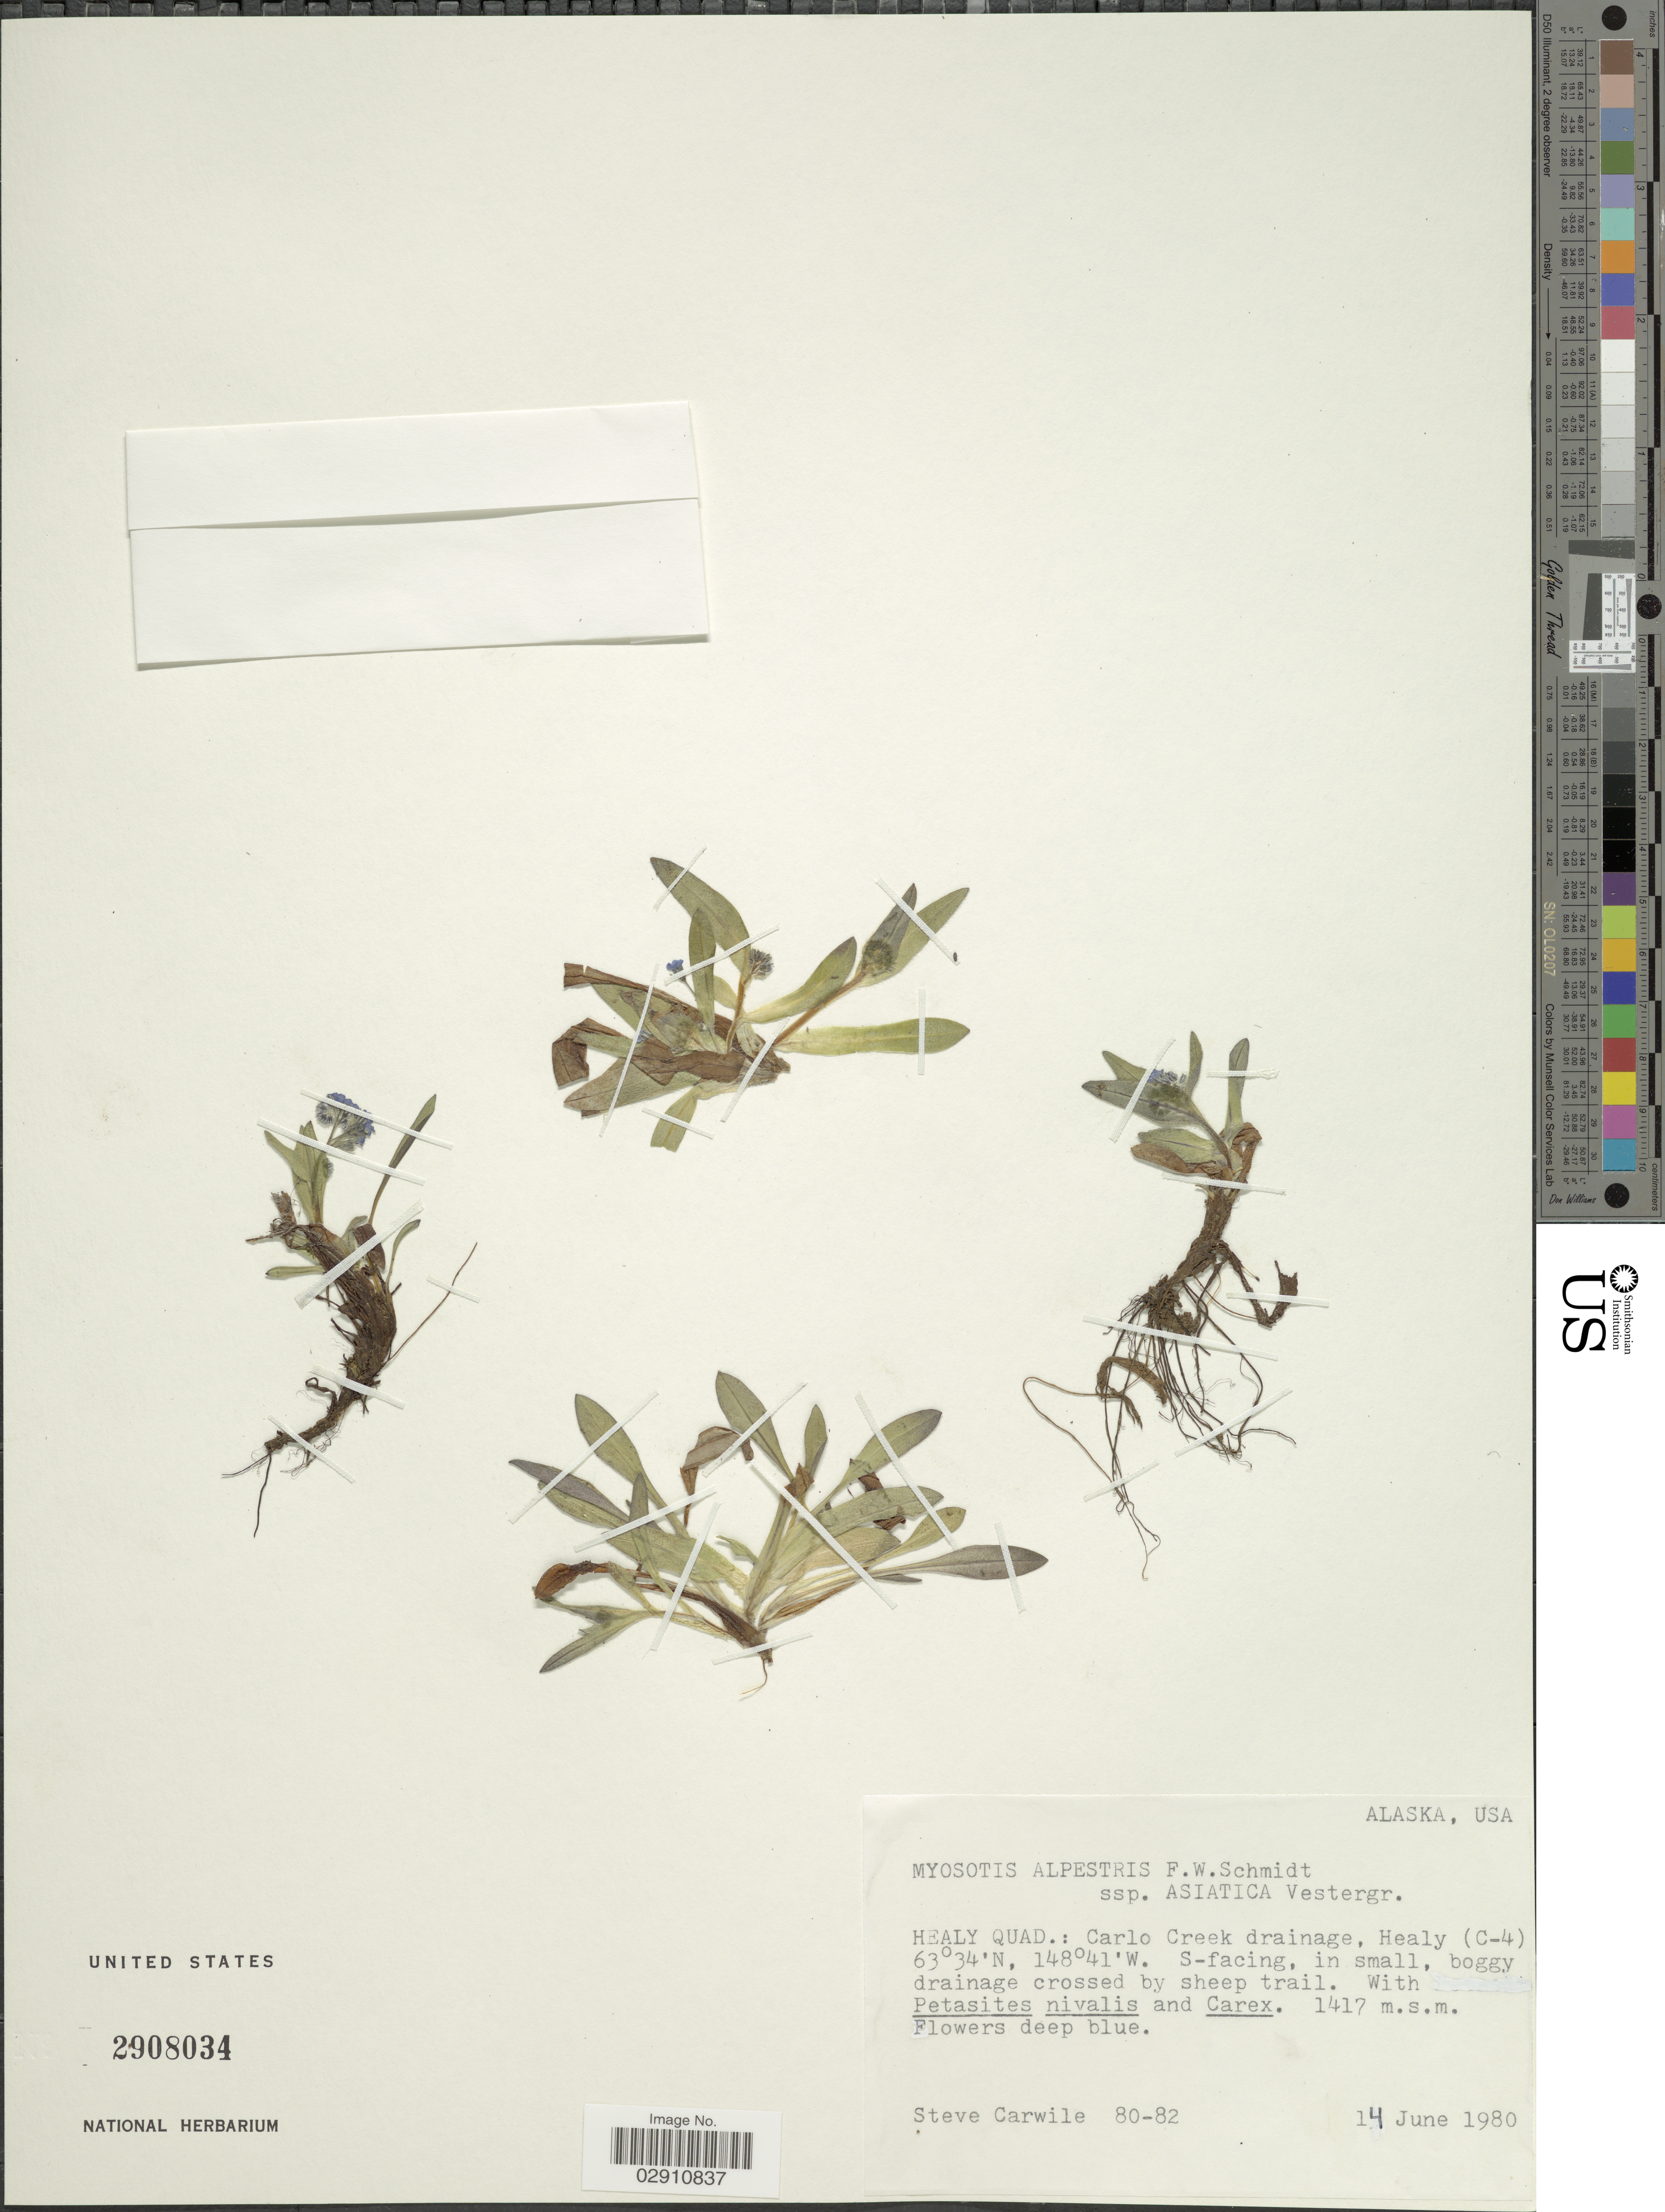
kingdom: Plantae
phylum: Tracheophyta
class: Magnoliopsida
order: Boraginales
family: Boraginaceae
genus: Myosotis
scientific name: Myosotis alpestris subsp. asiatica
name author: Vestergr.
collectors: S. Carwile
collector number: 80-82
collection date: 1980-06-14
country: United States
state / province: Alaska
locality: Healy Quad.: Carlo Creek drainage, Healy (C-4).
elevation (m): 1417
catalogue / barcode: US 2908034